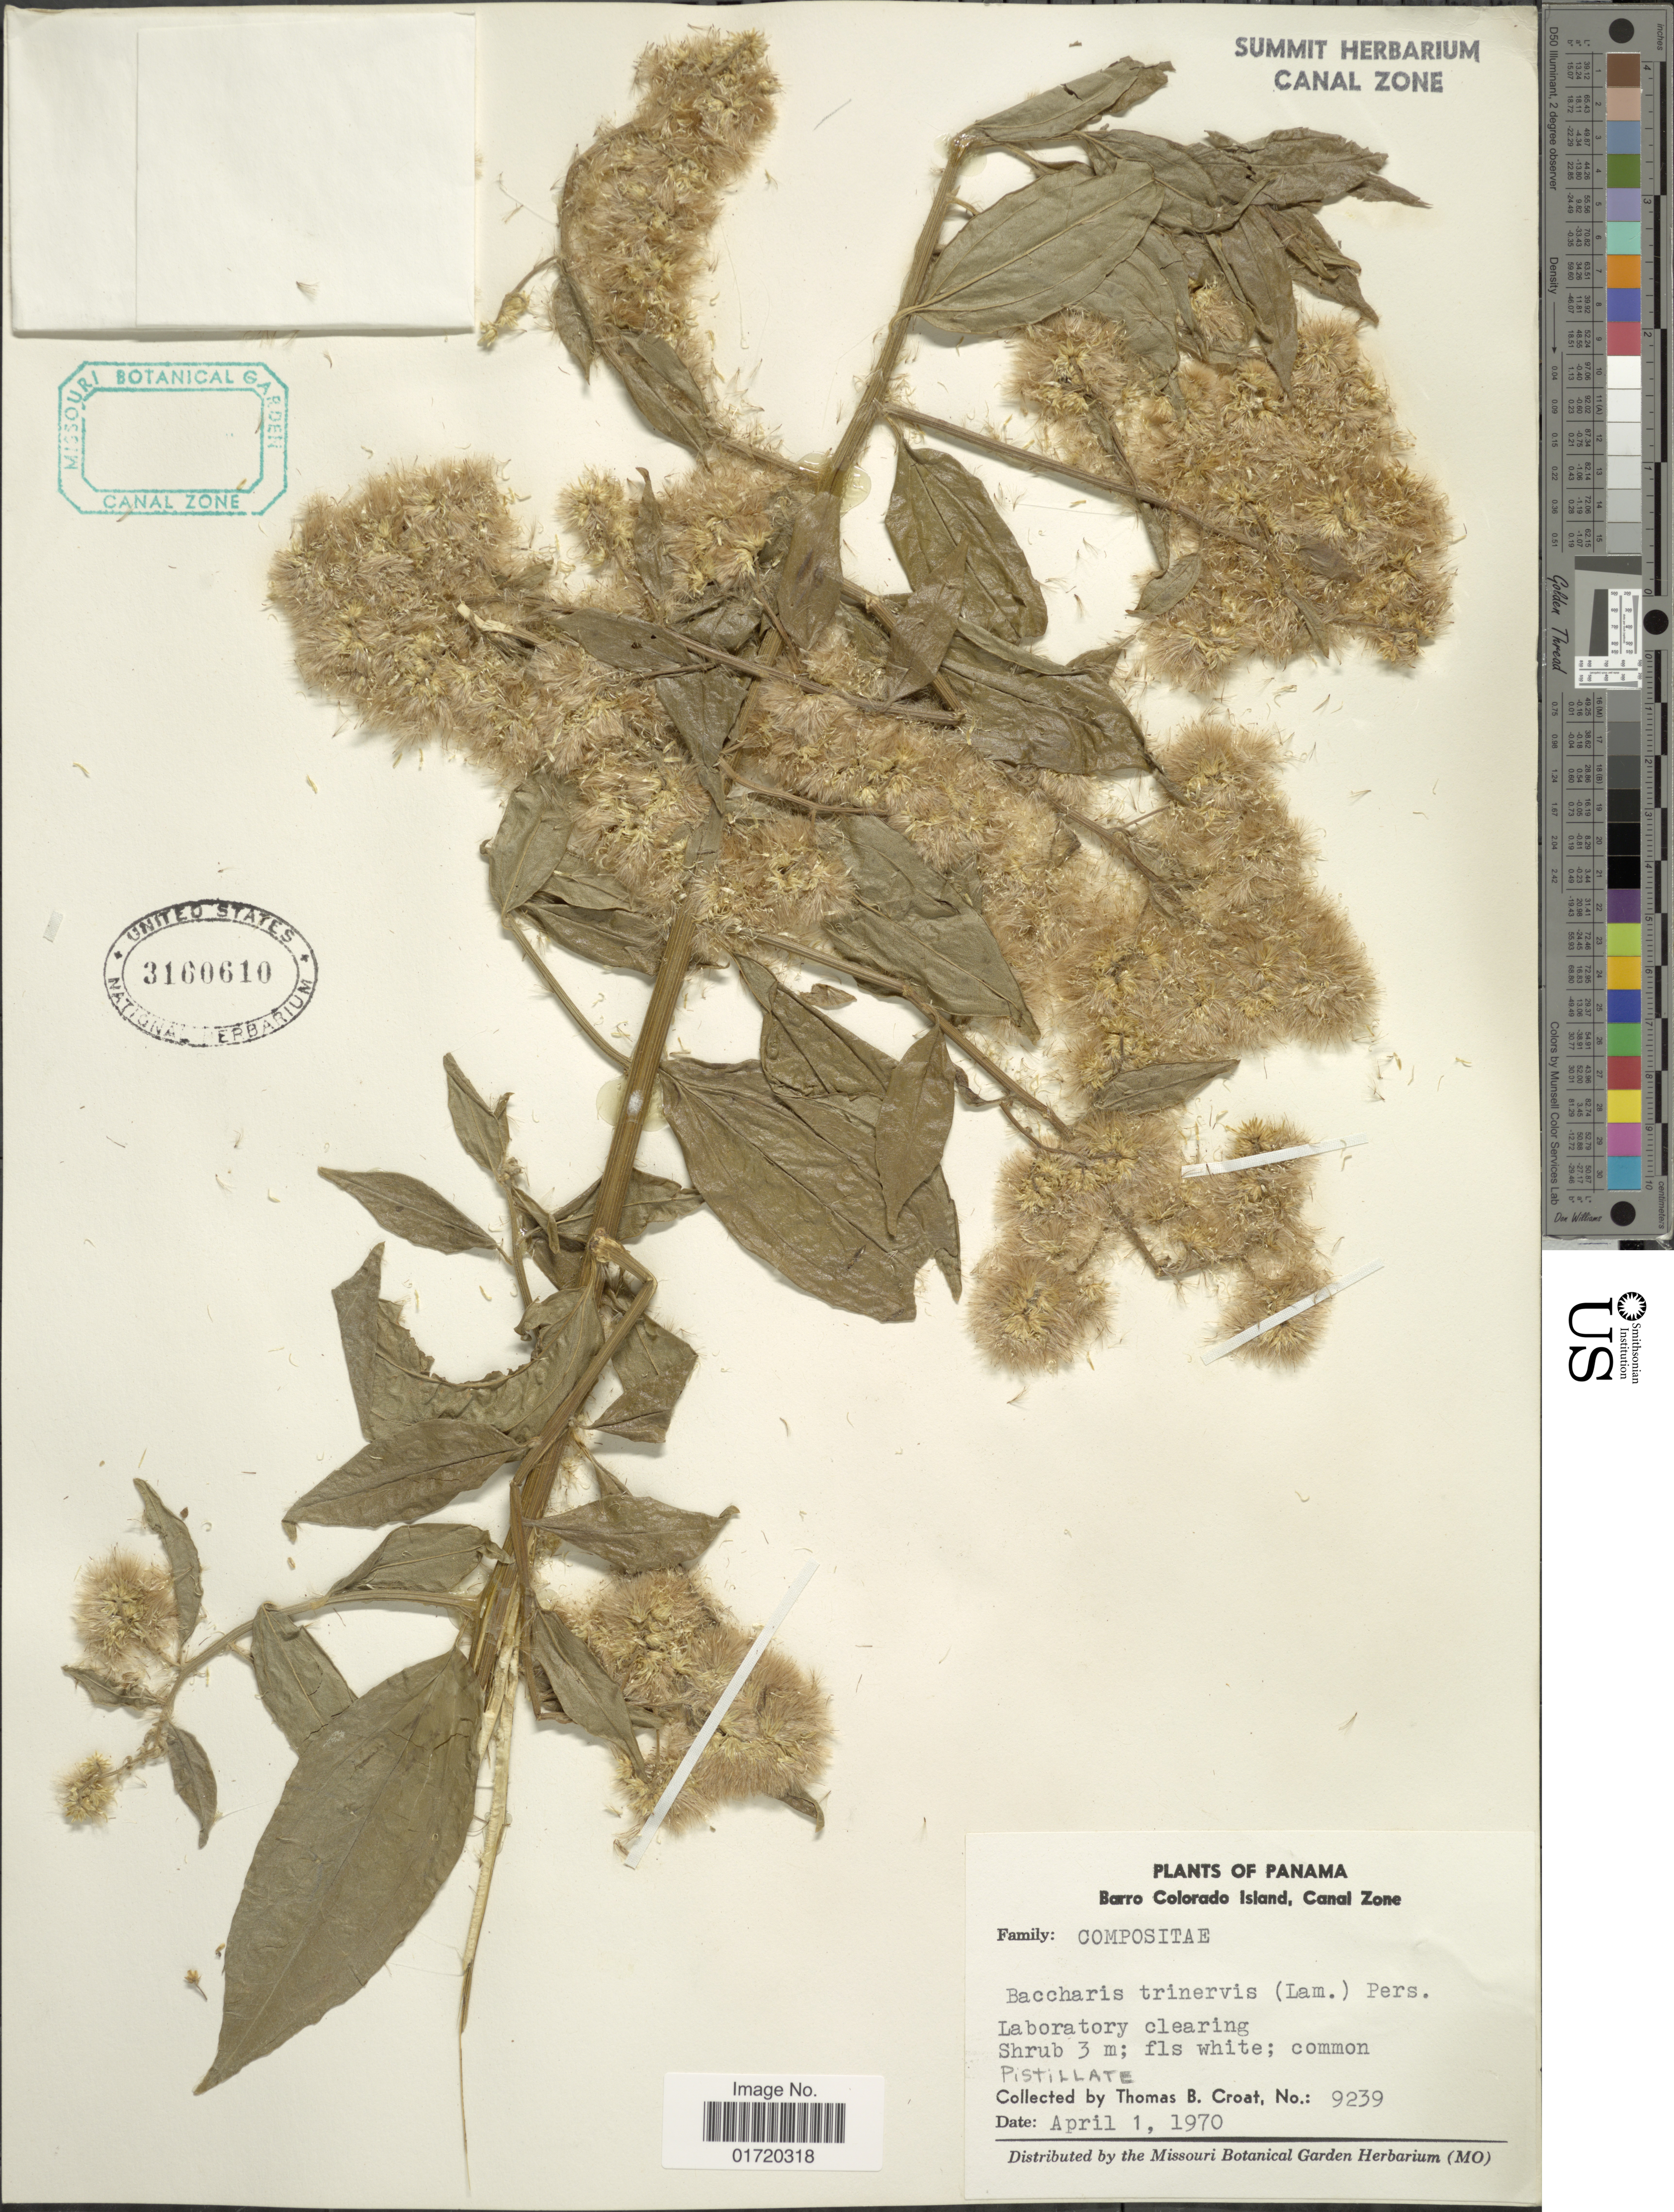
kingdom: Plantae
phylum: Tracheophyta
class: Magnoliopsida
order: Asterales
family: Asteraceae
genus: Baccharis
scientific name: Baccharis trinervis var. rhexioides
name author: (Kunth) Baker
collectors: T. B. Croat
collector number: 9239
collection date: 1970-04-01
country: Panama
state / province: Panamá Oeste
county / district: Canal Zone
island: Barro Colorado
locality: Barro Colorado Island, Canal Zone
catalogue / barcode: US 3160610